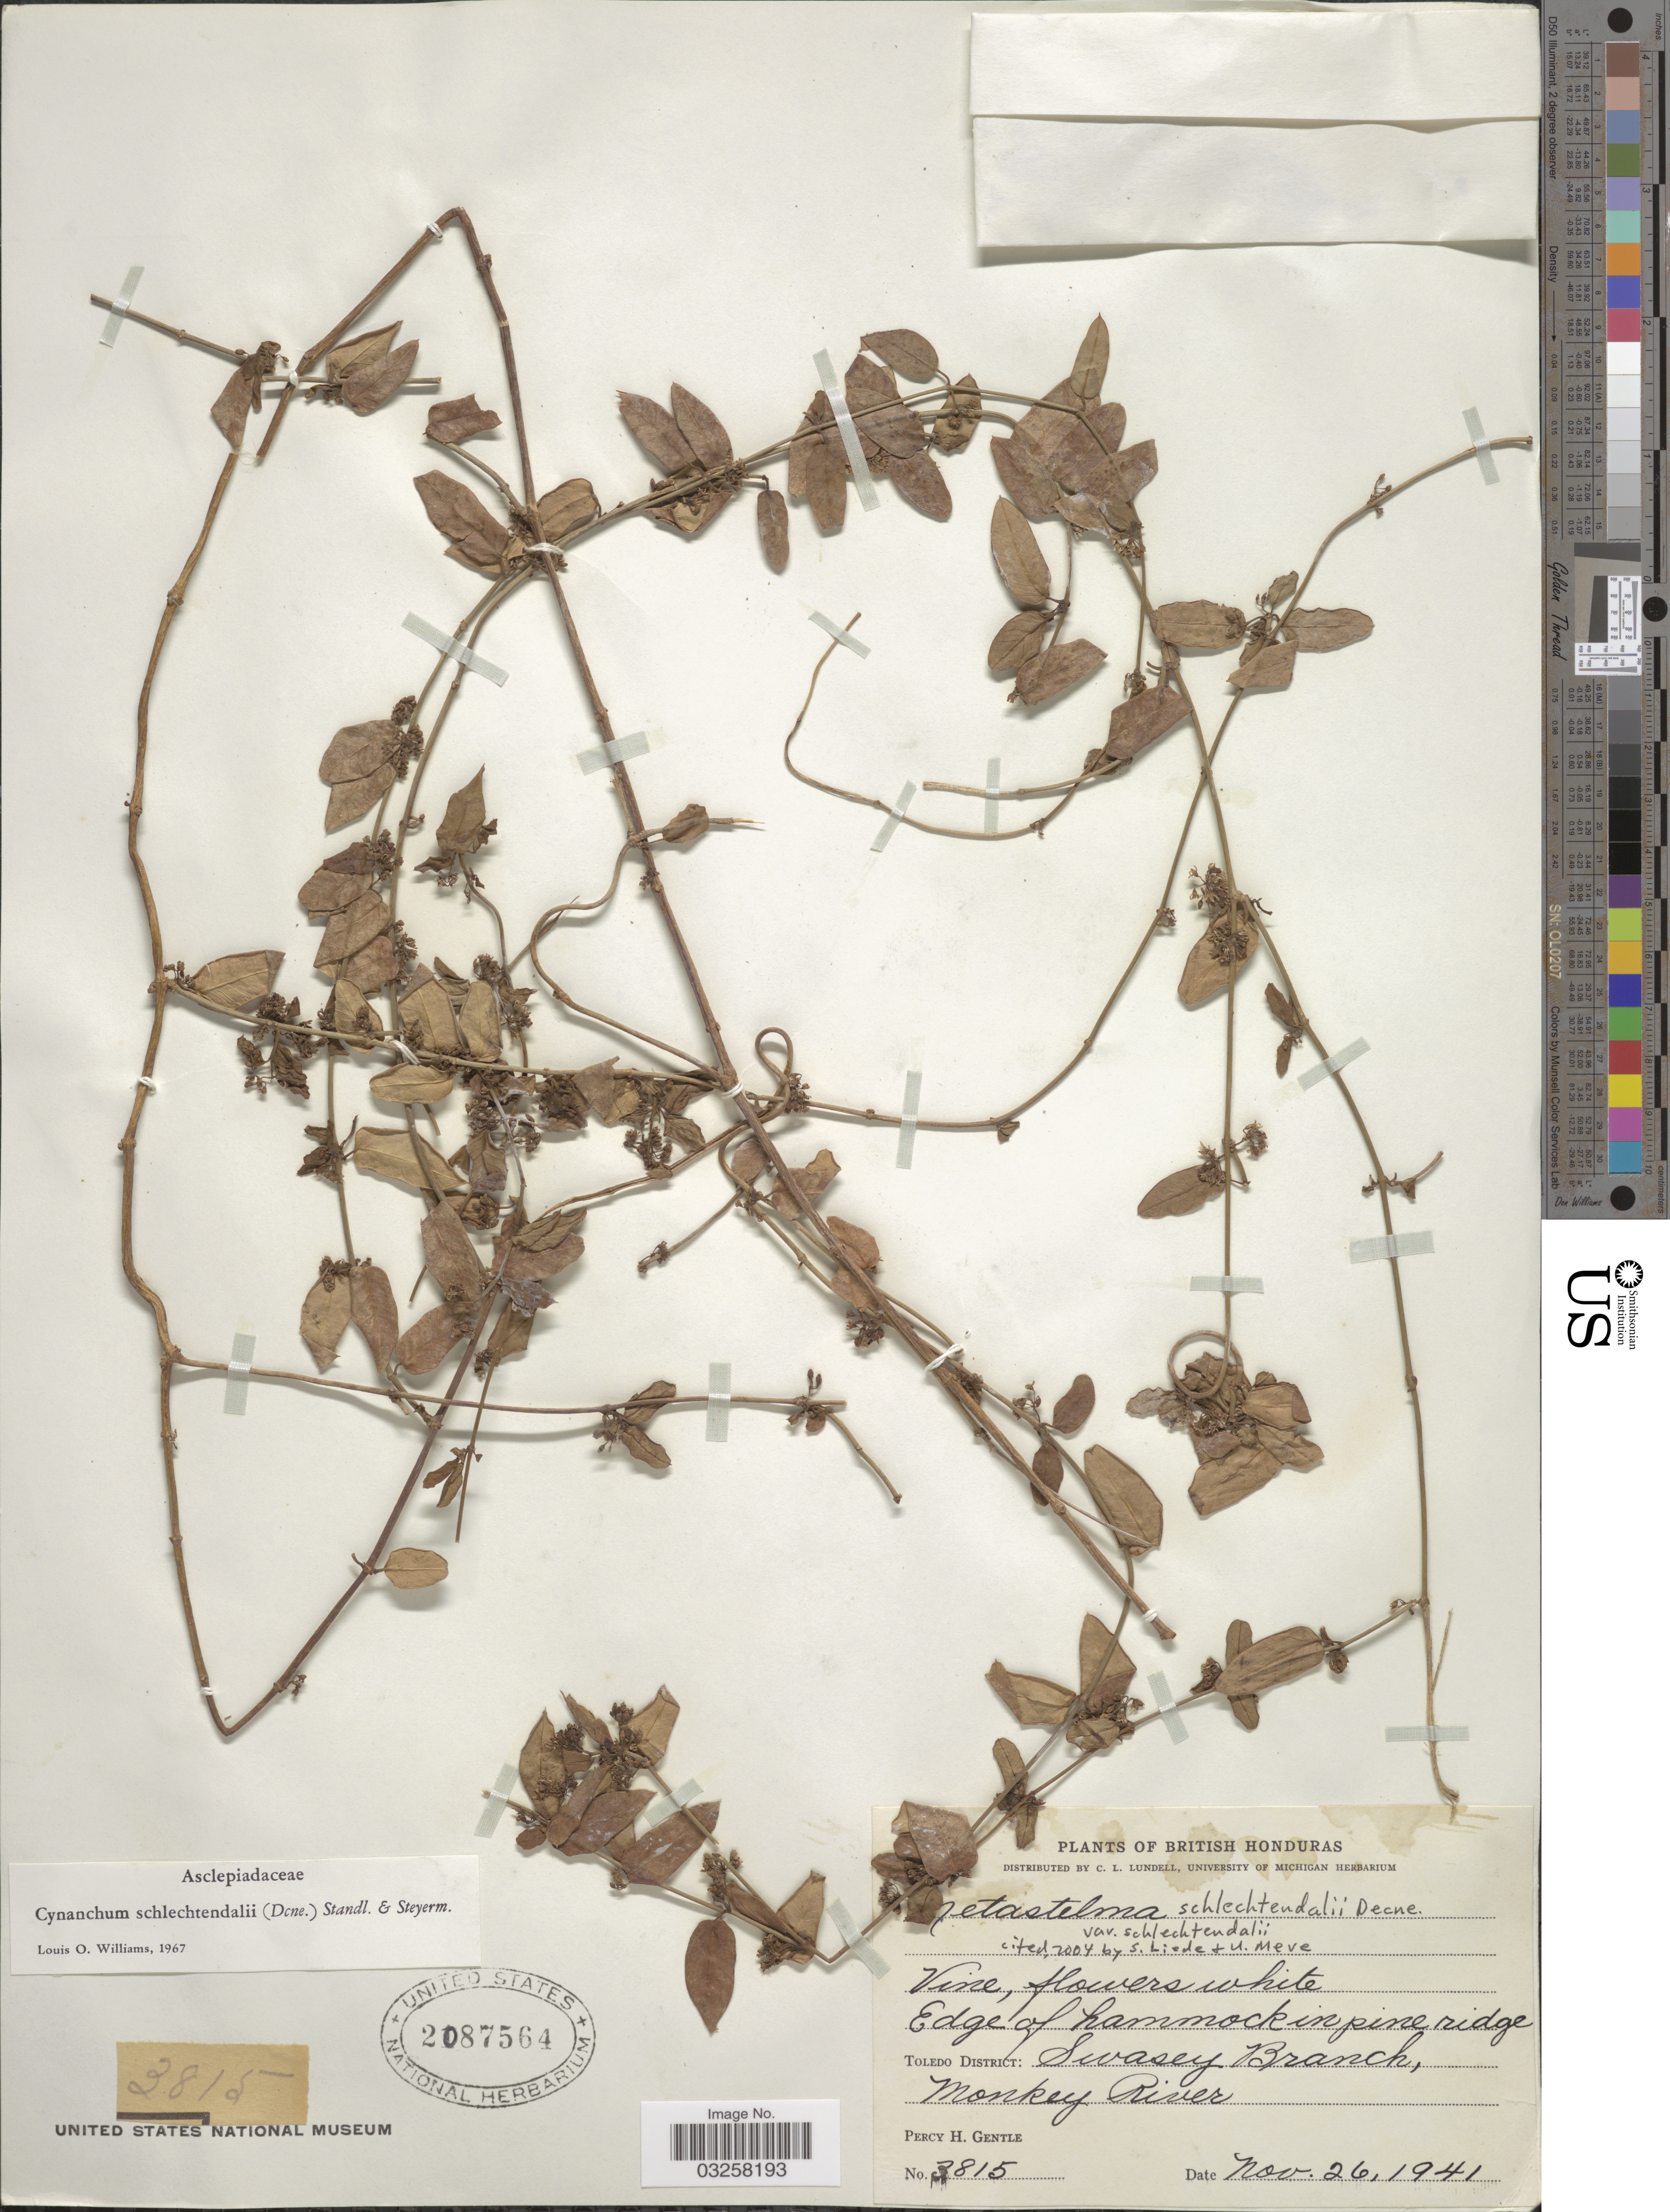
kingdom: Plantae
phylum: Tracheophyta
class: Magnoliopsida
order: Gentianales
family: Apocynaceae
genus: Metastelma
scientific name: Metastelma schlechtendalii var. schlechtendalii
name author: Decne.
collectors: P. H. Gentle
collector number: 3815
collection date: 1941-11-26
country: Belize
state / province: Toledo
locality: Toledo District: Swasey Branch, Monkey River.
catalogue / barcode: US 2087564